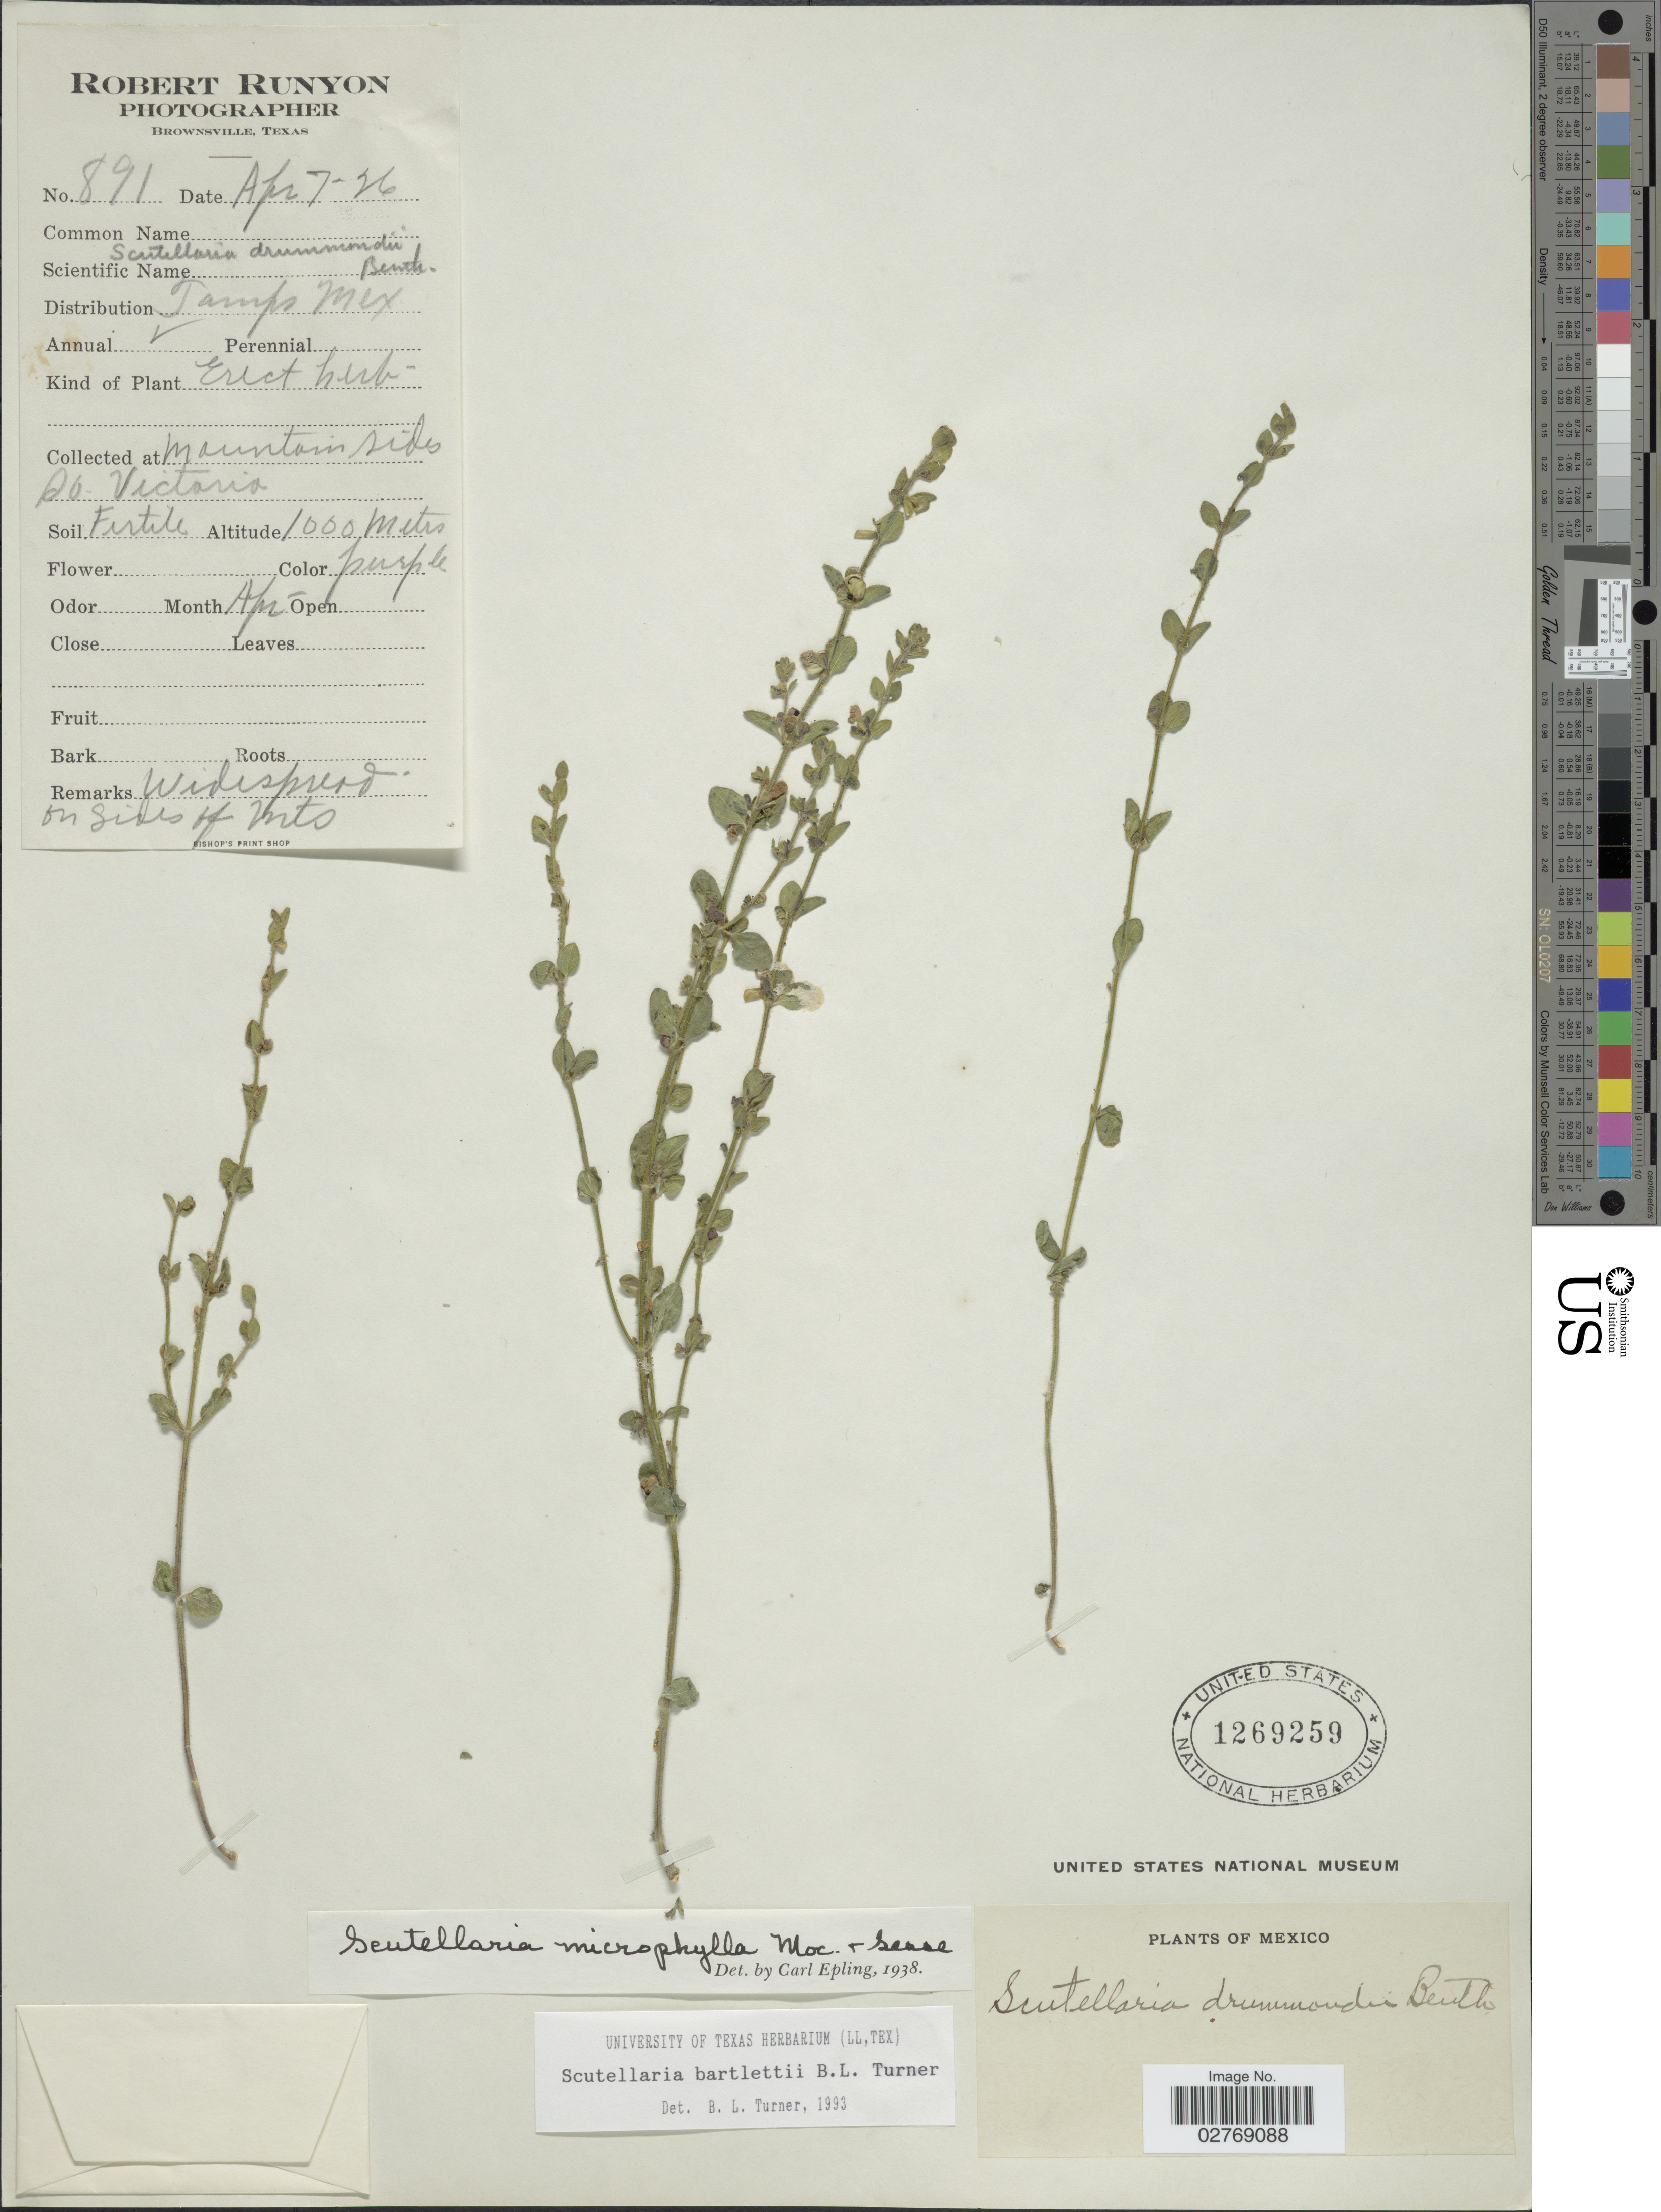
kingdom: Plantae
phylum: Tracheophyta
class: Magnoliopsida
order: Lamiales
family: Lamiaceae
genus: Scutellaria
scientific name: Scutellaria bartlettii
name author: B.L. Turner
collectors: R. Runyon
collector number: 891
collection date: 1926-04-07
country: Mexico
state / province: Tamaulipas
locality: Mountains side So. Victoria.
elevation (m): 1000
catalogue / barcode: US 1269259